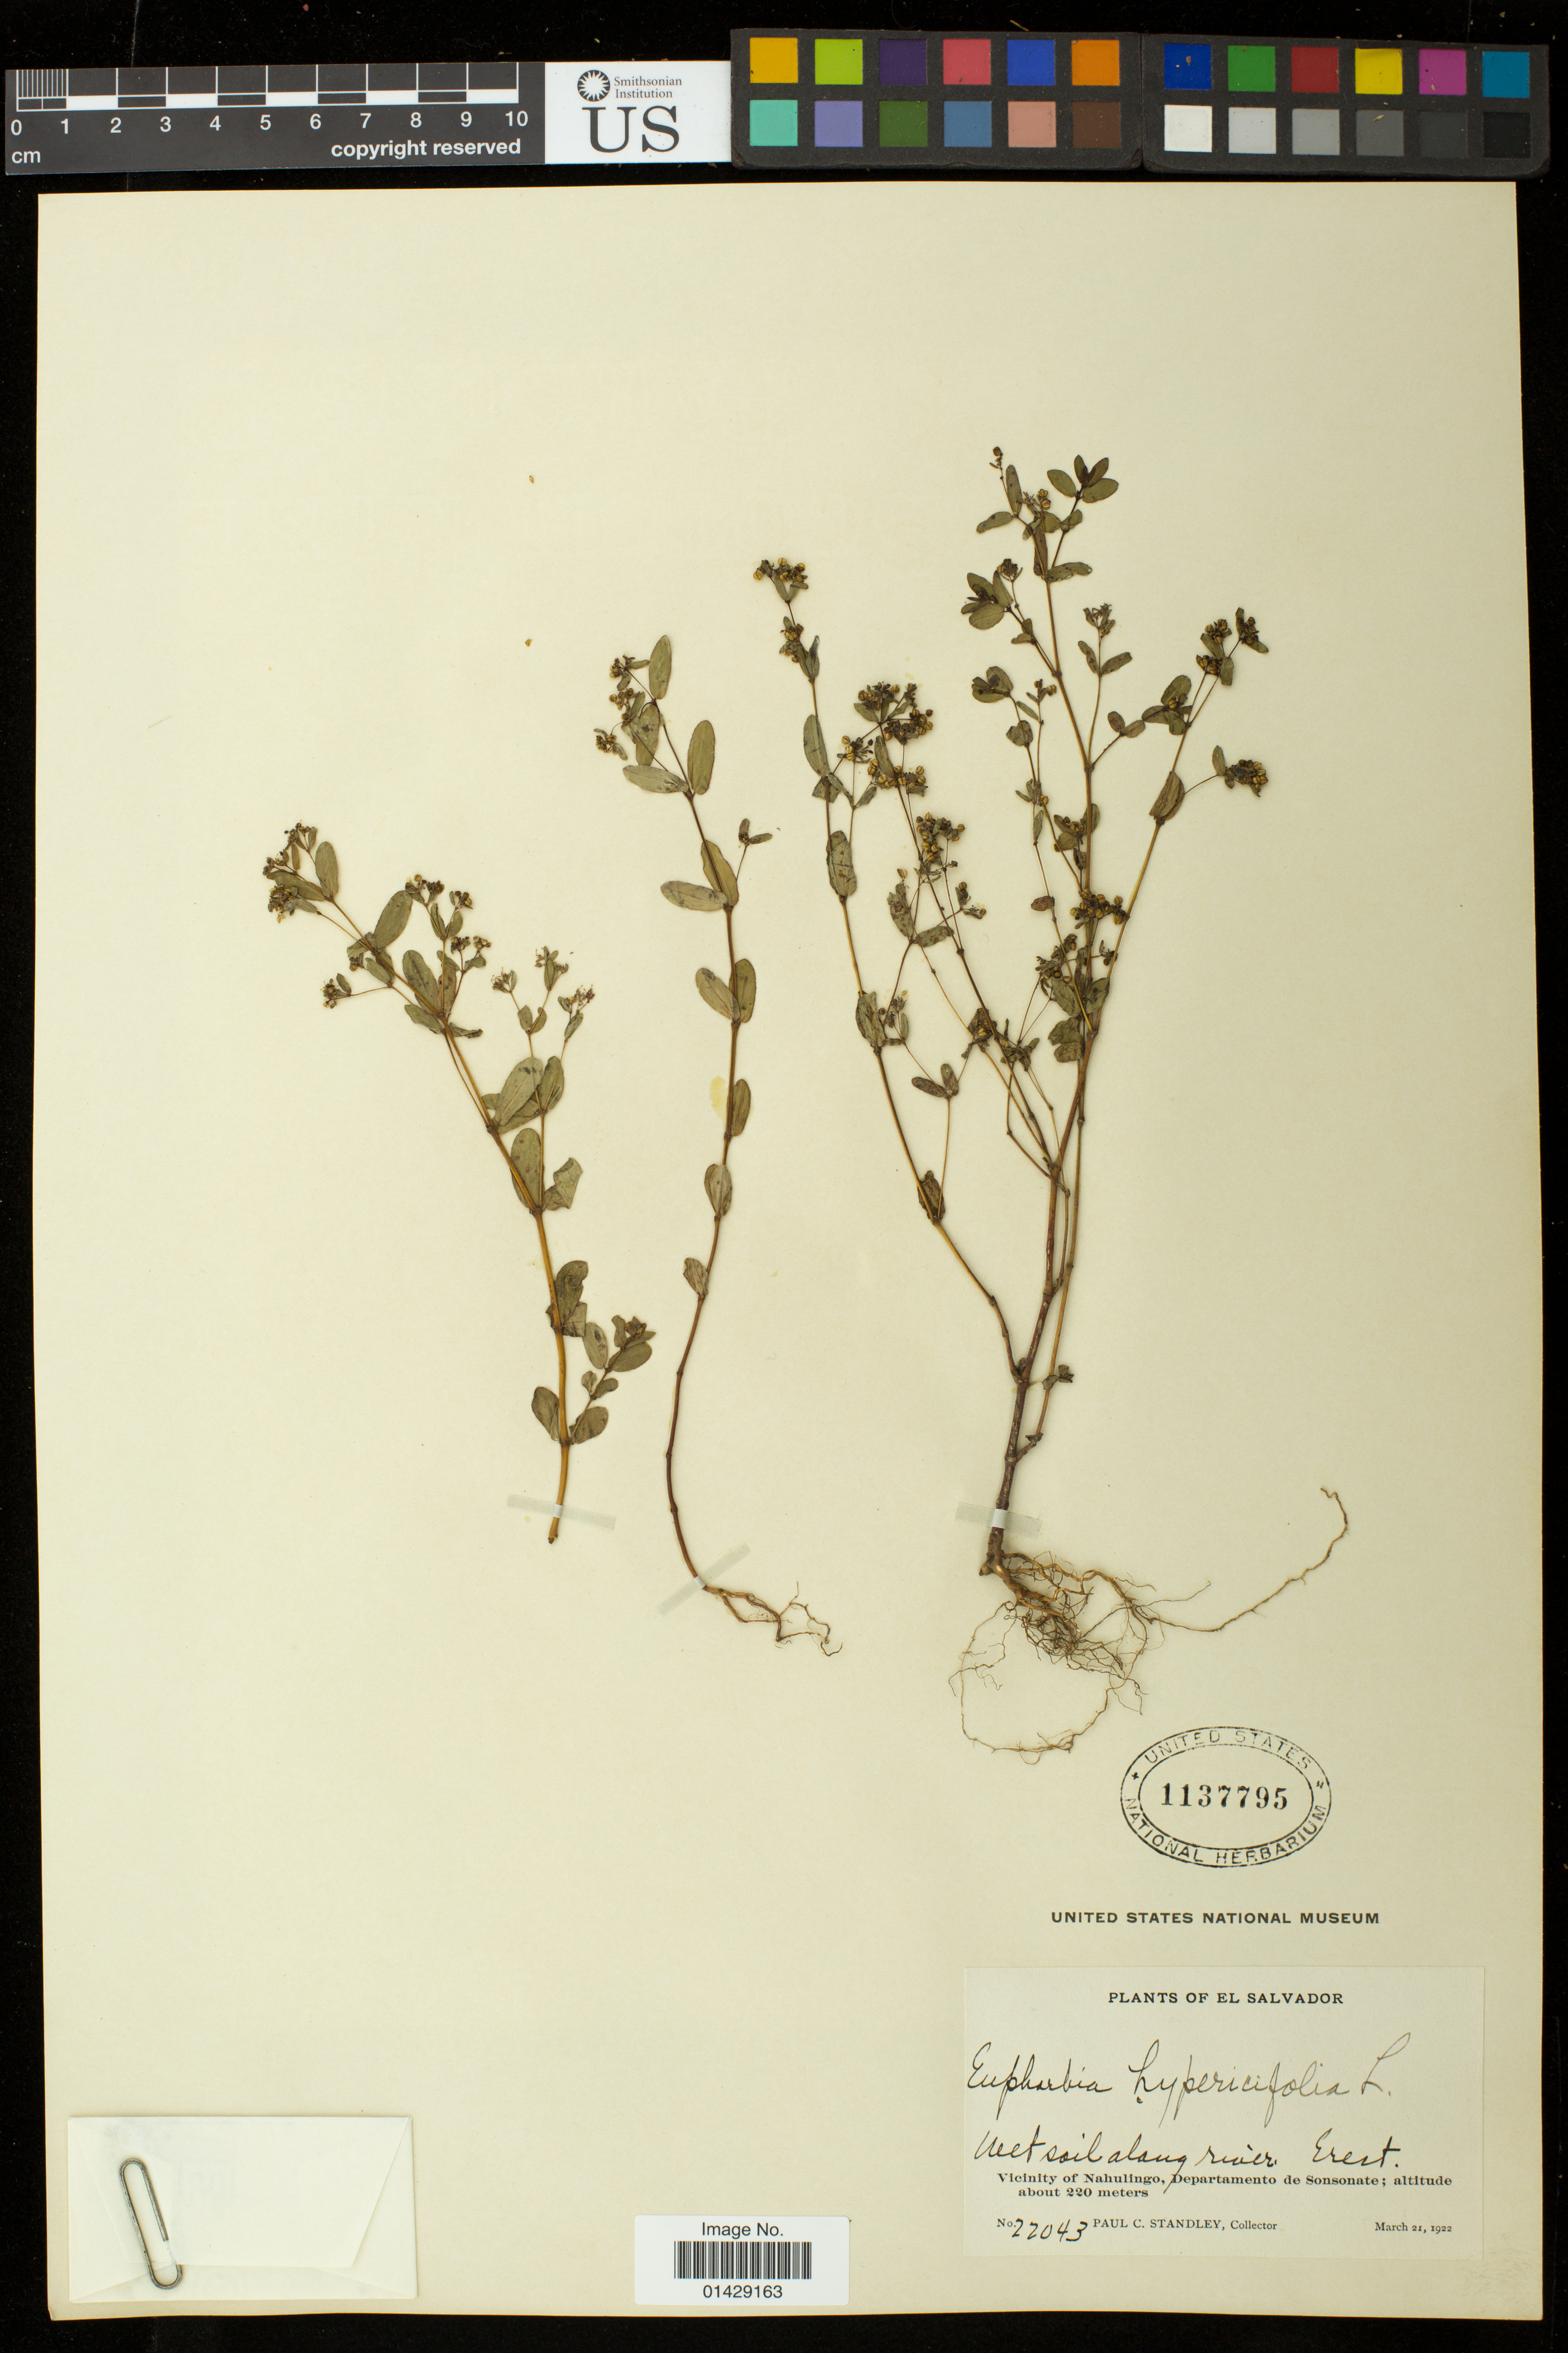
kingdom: Plantae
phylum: Tracheophyta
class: Magnoliopsida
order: Malpighiales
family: Euphorbiaceae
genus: Euphorbia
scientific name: Euphorbia hyssopifolia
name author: L.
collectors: P. C. Standley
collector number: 22043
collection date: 1922-03-21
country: El Salvador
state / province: Sonsonate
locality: Vicinity of Nahulingo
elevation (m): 220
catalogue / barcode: US 1137795